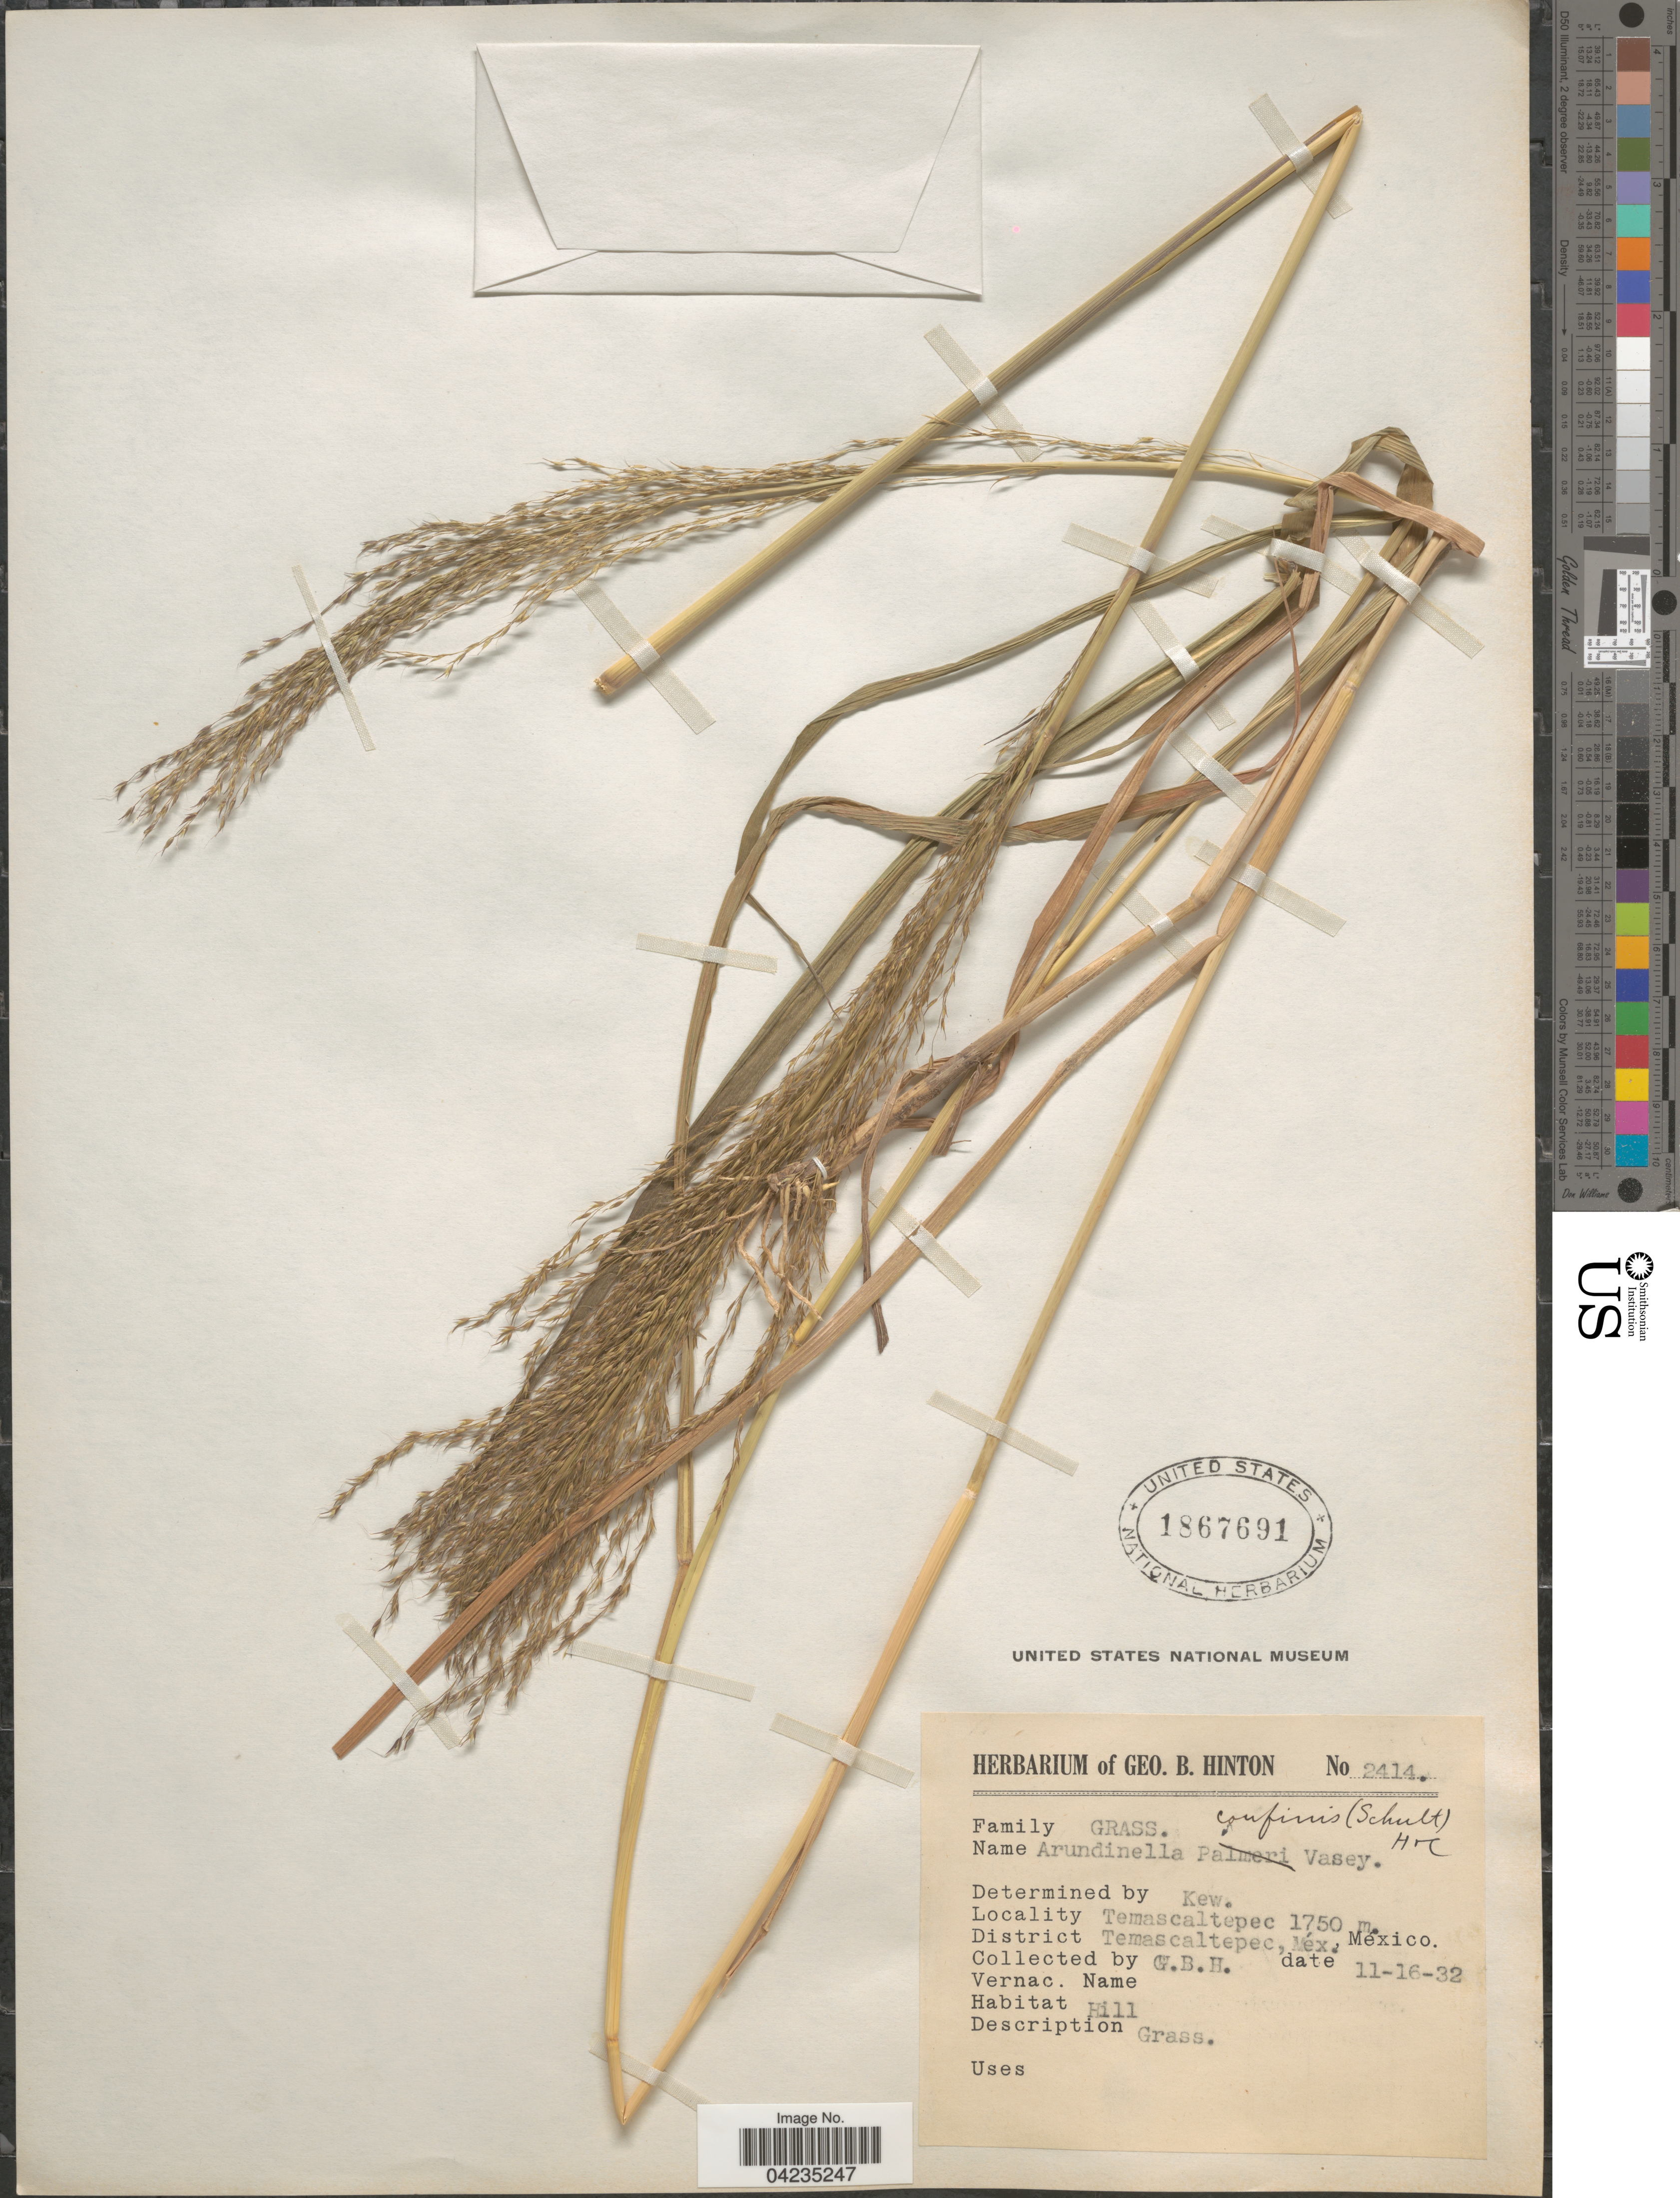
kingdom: Plantae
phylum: Tracheophyta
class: Liliopsida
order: Poales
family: Poaceae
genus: Arundinella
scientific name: Arundinella hispida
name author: (Humb. & Bonpl. ex Willd.) Kuntze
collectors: G. B. Hinton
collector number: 2414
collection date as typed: Transcribed d/m/y: 16/11/32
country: Mexico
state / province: México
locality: Temascaltepec. District Temascaltepec.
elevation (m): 1750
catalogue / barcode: US 1867691